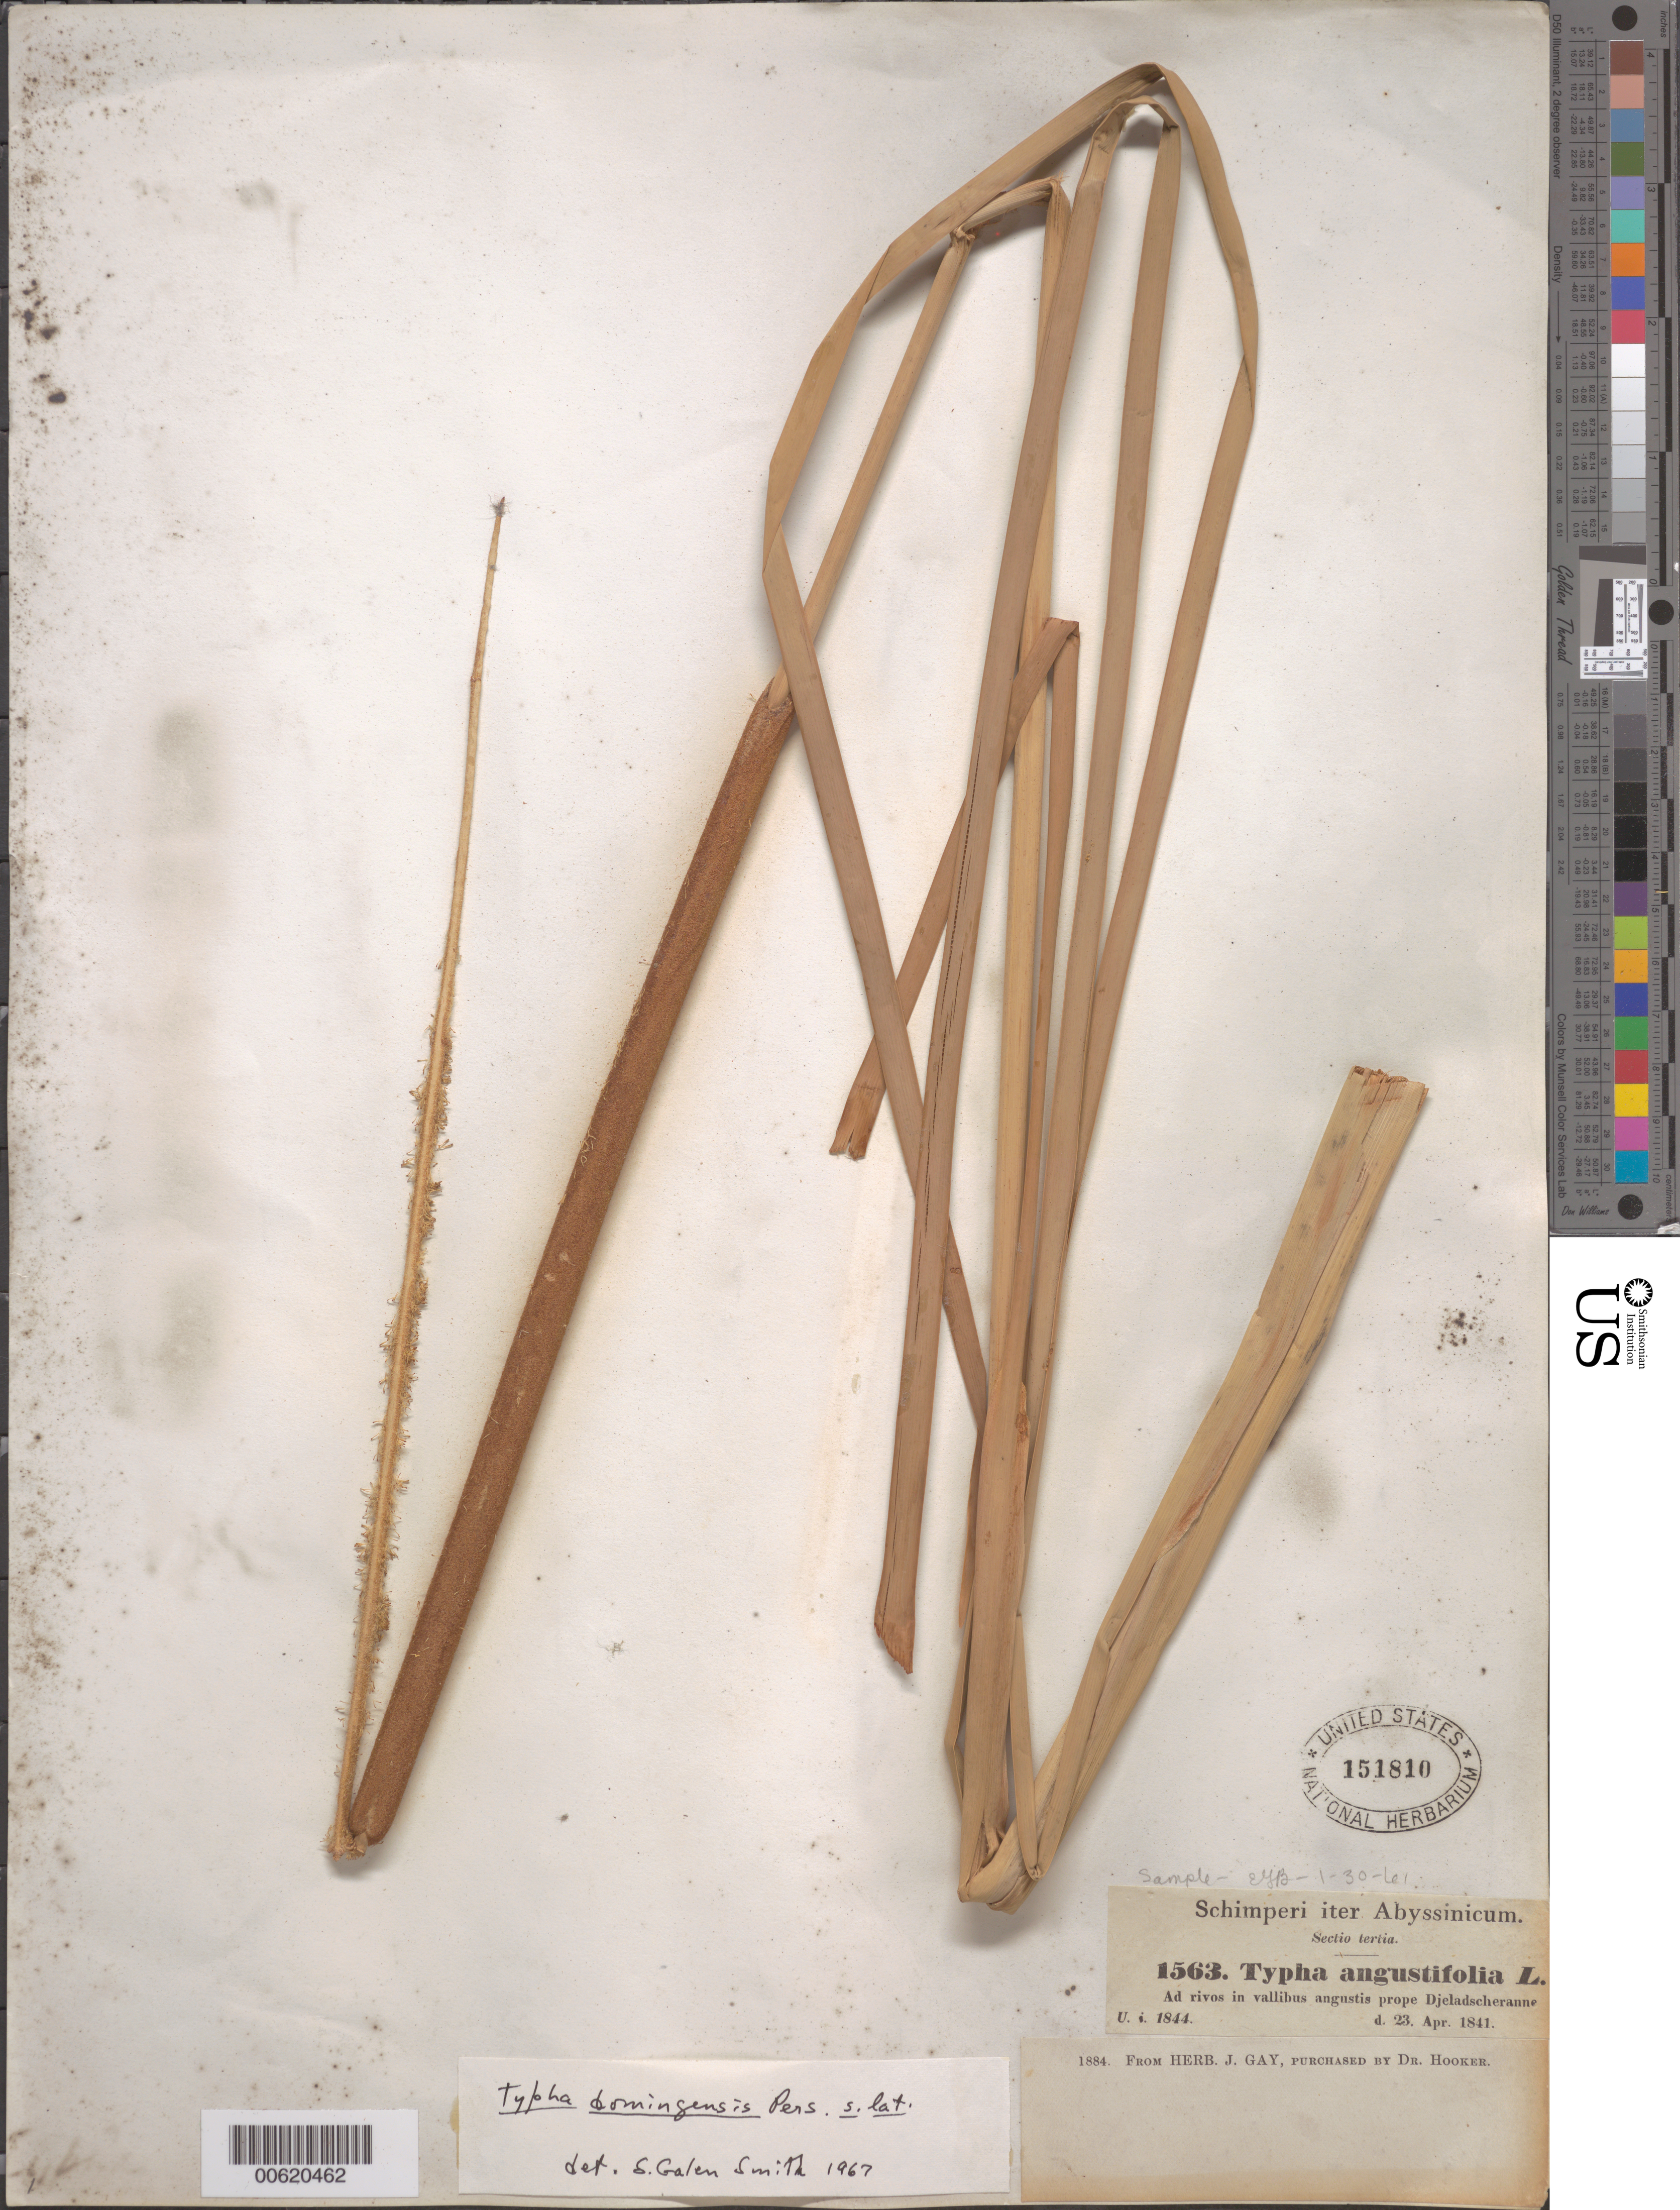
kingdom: Plantae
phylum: Tracheophyta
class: Liliopsida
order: Poales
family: Typhaceae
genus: Typha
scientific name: Typha domingensis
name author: Pers.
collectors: J. Gay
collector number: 1563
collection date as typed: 23 Apr 1841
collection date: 1841-04-23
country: Ethiopia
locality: Near Djeladscheranne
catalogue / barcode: US 151810